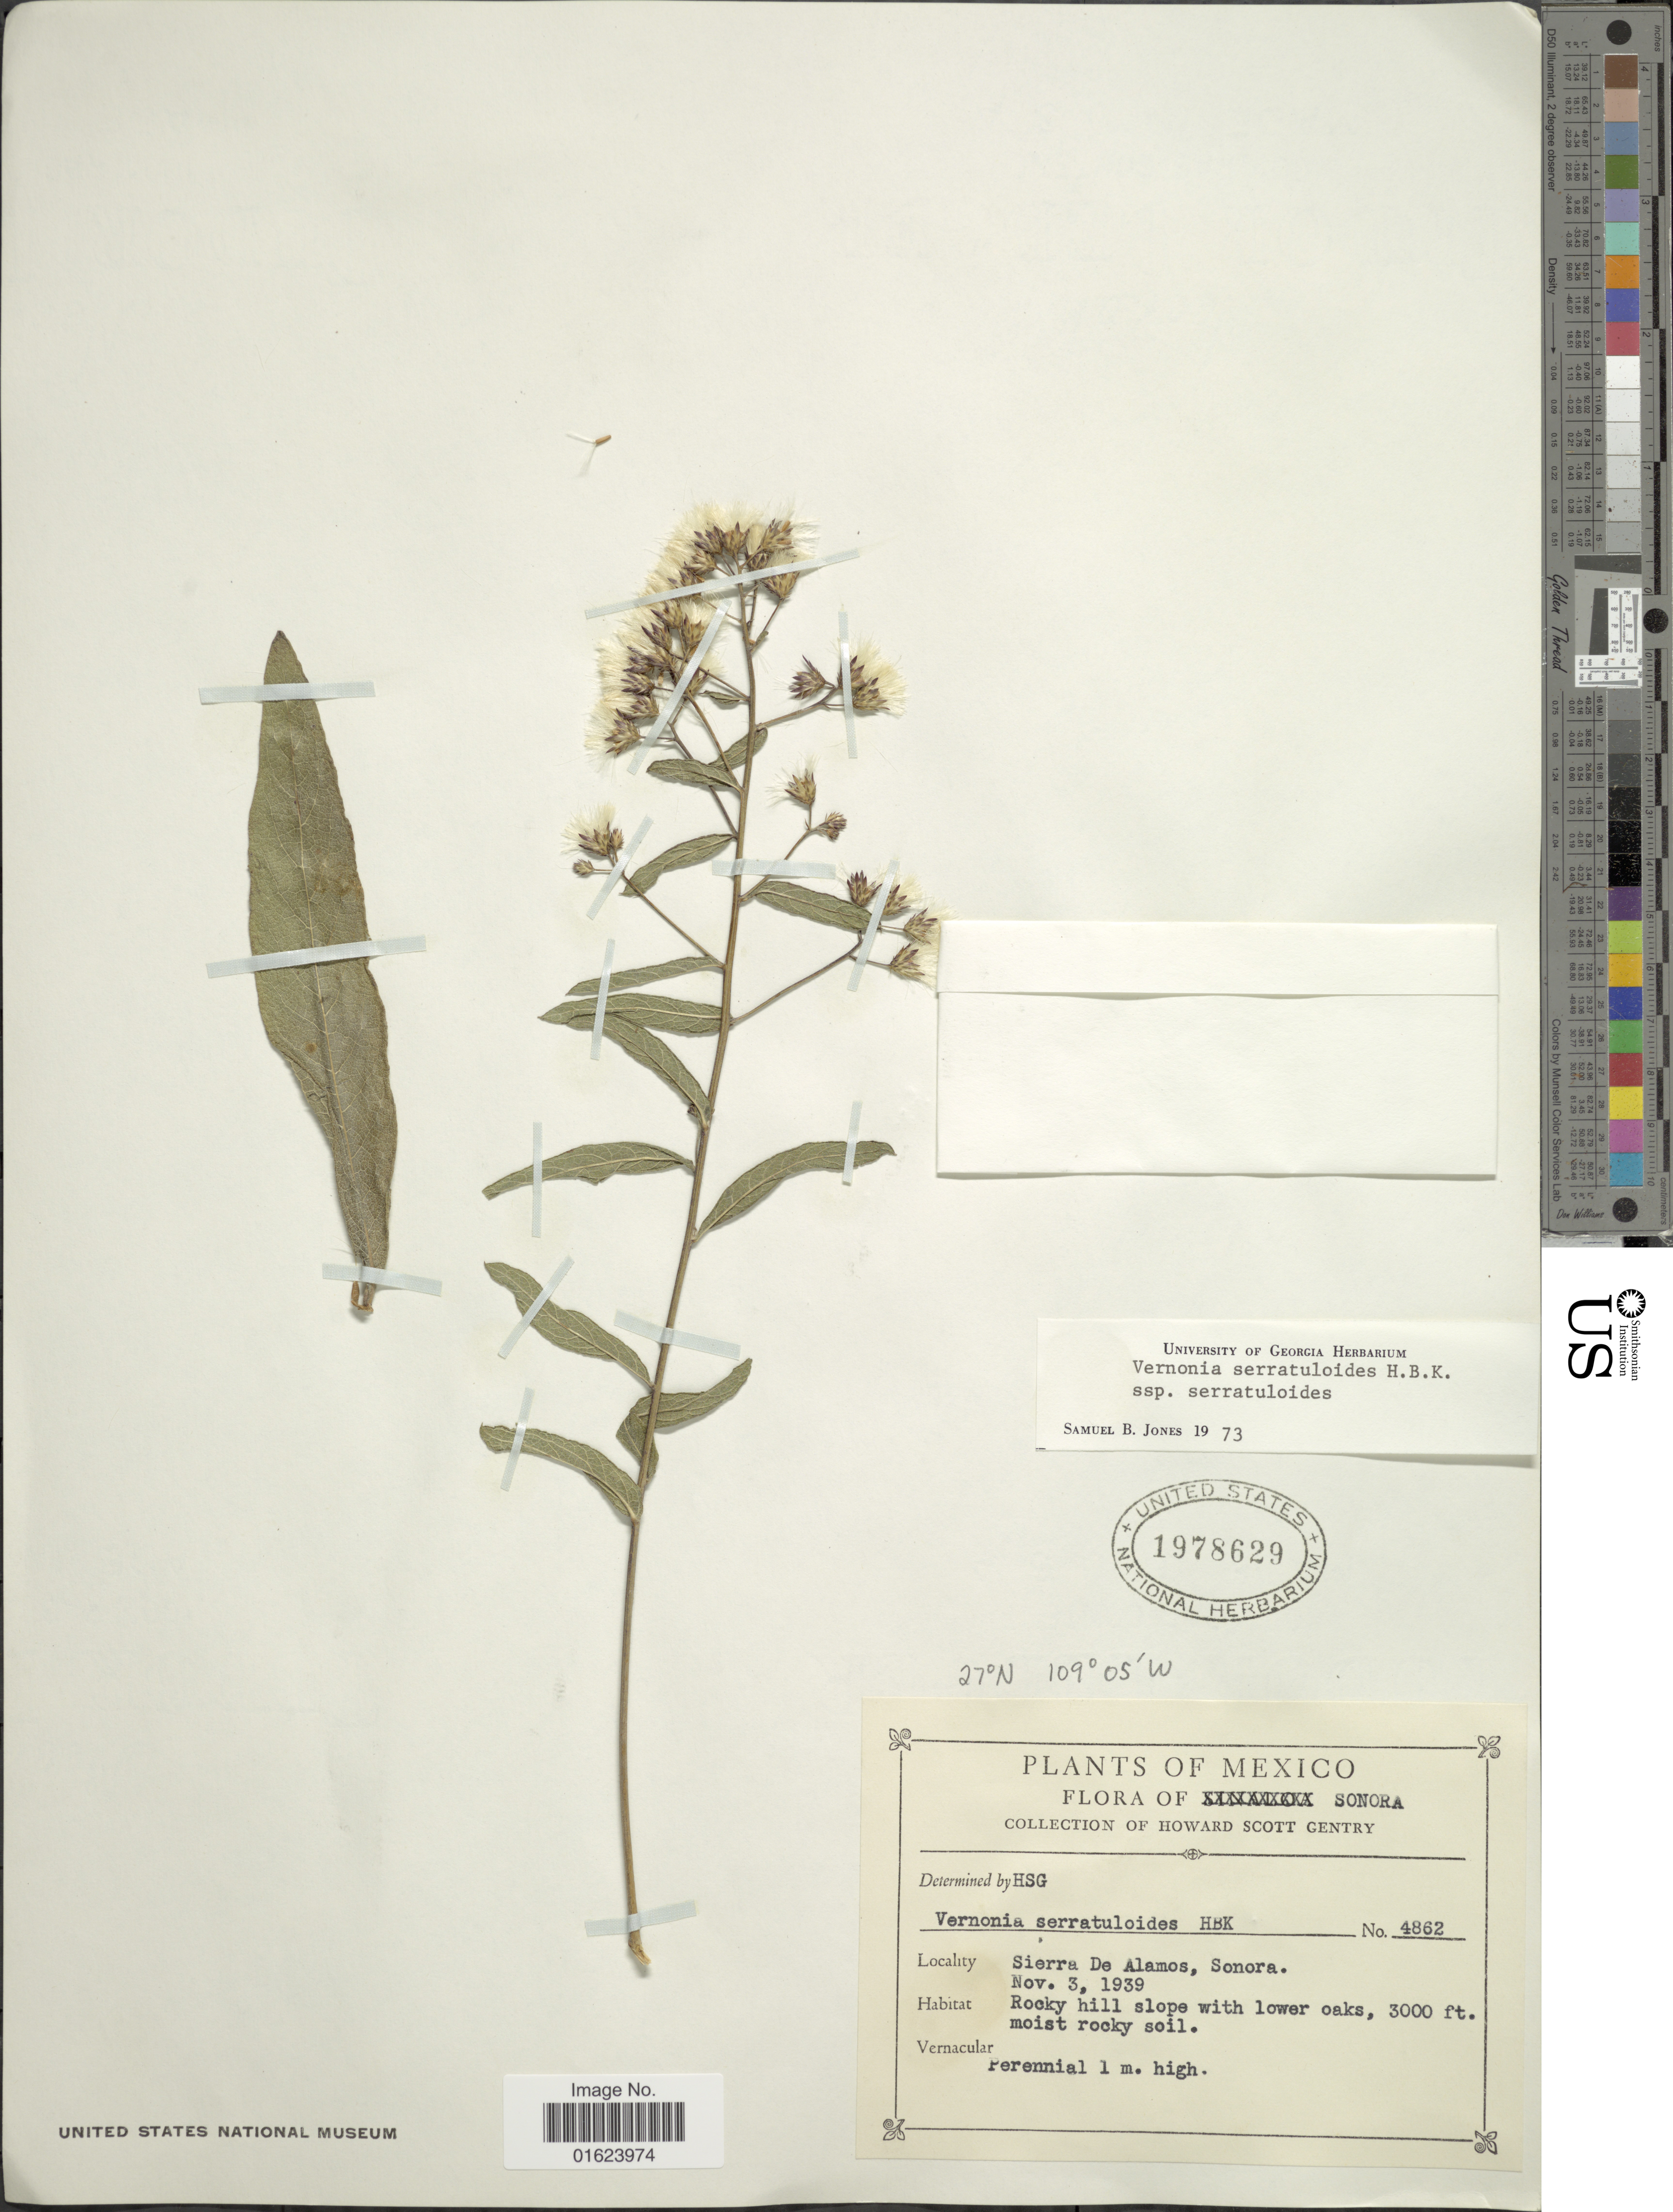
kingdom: Plantae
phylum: Tracheophyta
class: Magnoliopsida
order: Asterales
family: Asteraceae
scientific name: Vickianthus serratuloides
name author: (Kunth) H. Rob.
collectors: H. S. Gentry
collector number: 4862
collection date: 1939-11-03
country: Mexico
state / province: Sonora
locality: Sierra De Alamos, Sonora. Mexico.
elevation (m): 914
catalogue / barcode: US 1978629